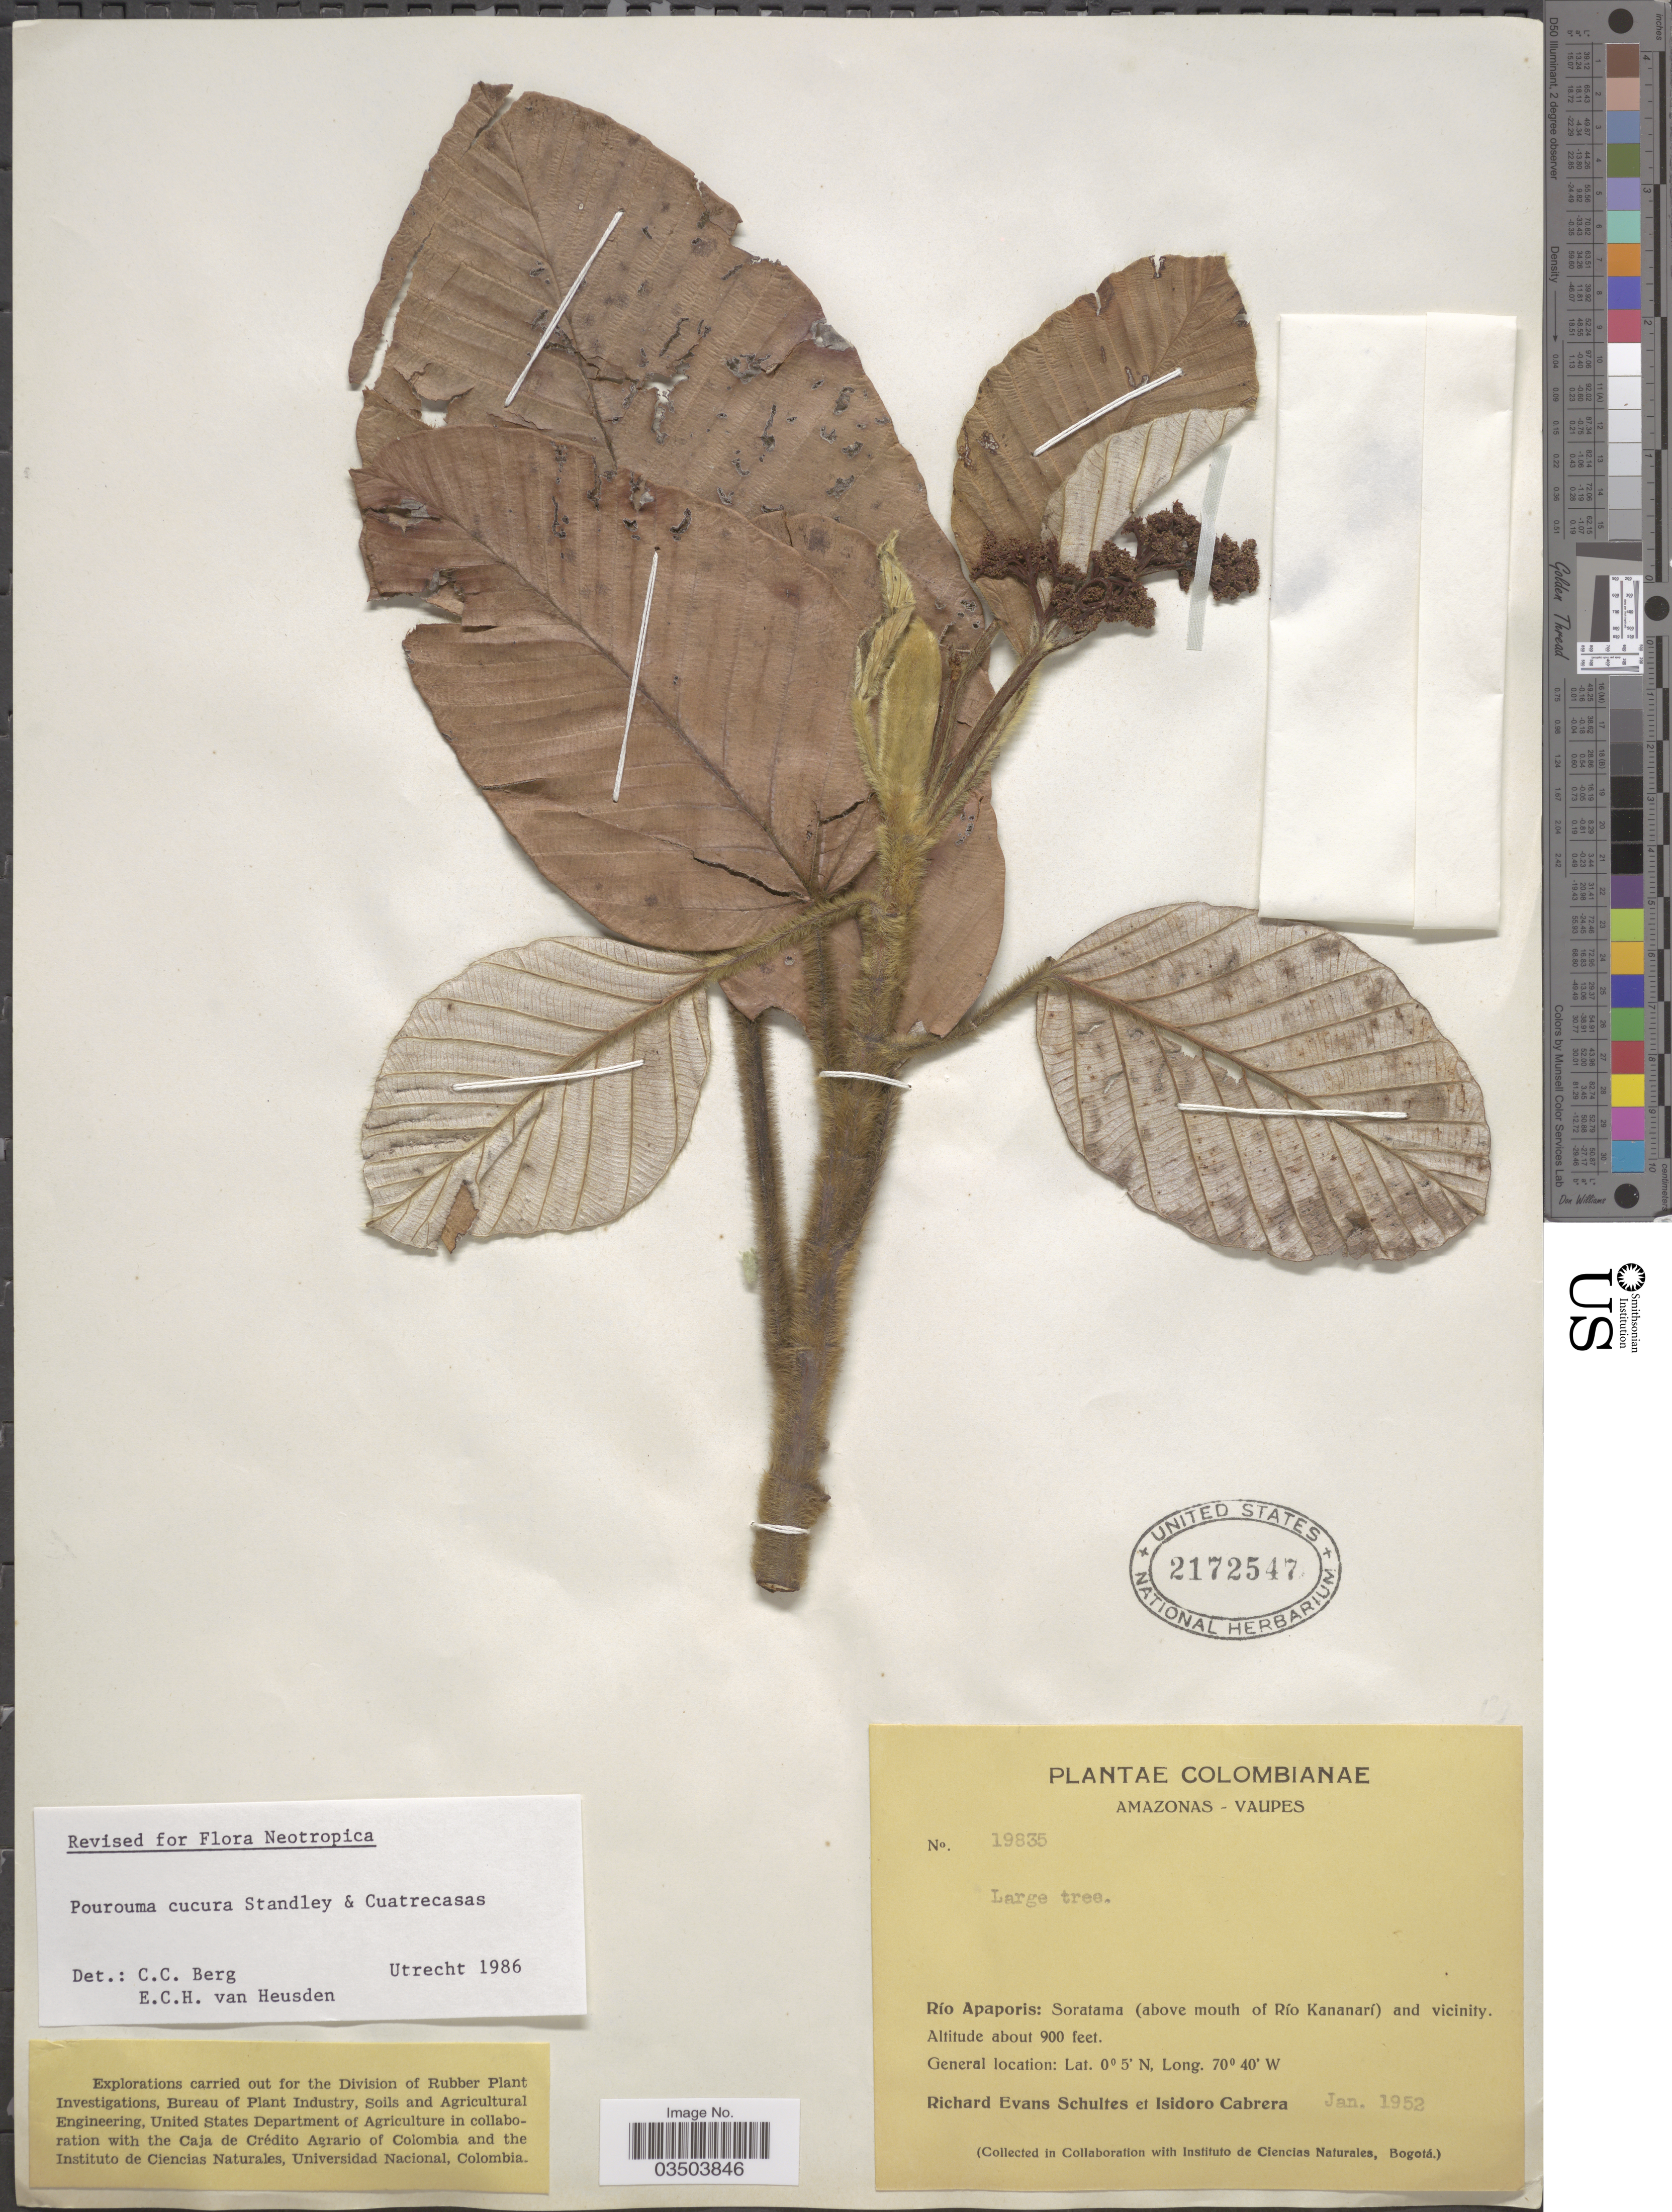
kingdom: Plantae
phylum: Tracheophyta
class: Magnoliopsida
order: Rosales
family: Urticaceae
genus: Pourouma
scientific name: Pourouma cucura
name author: Standl. & Cuatrec.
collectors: R. E. Schultes & I. Cabrera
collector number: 19835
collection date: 1952-01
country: Colombia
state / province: Amazônas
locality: Amazonas - Vaupes. Río Apaporis: Soratama (above mouth of Río Kananarí) and vicinity.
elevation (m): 274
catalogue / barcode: US 2172547